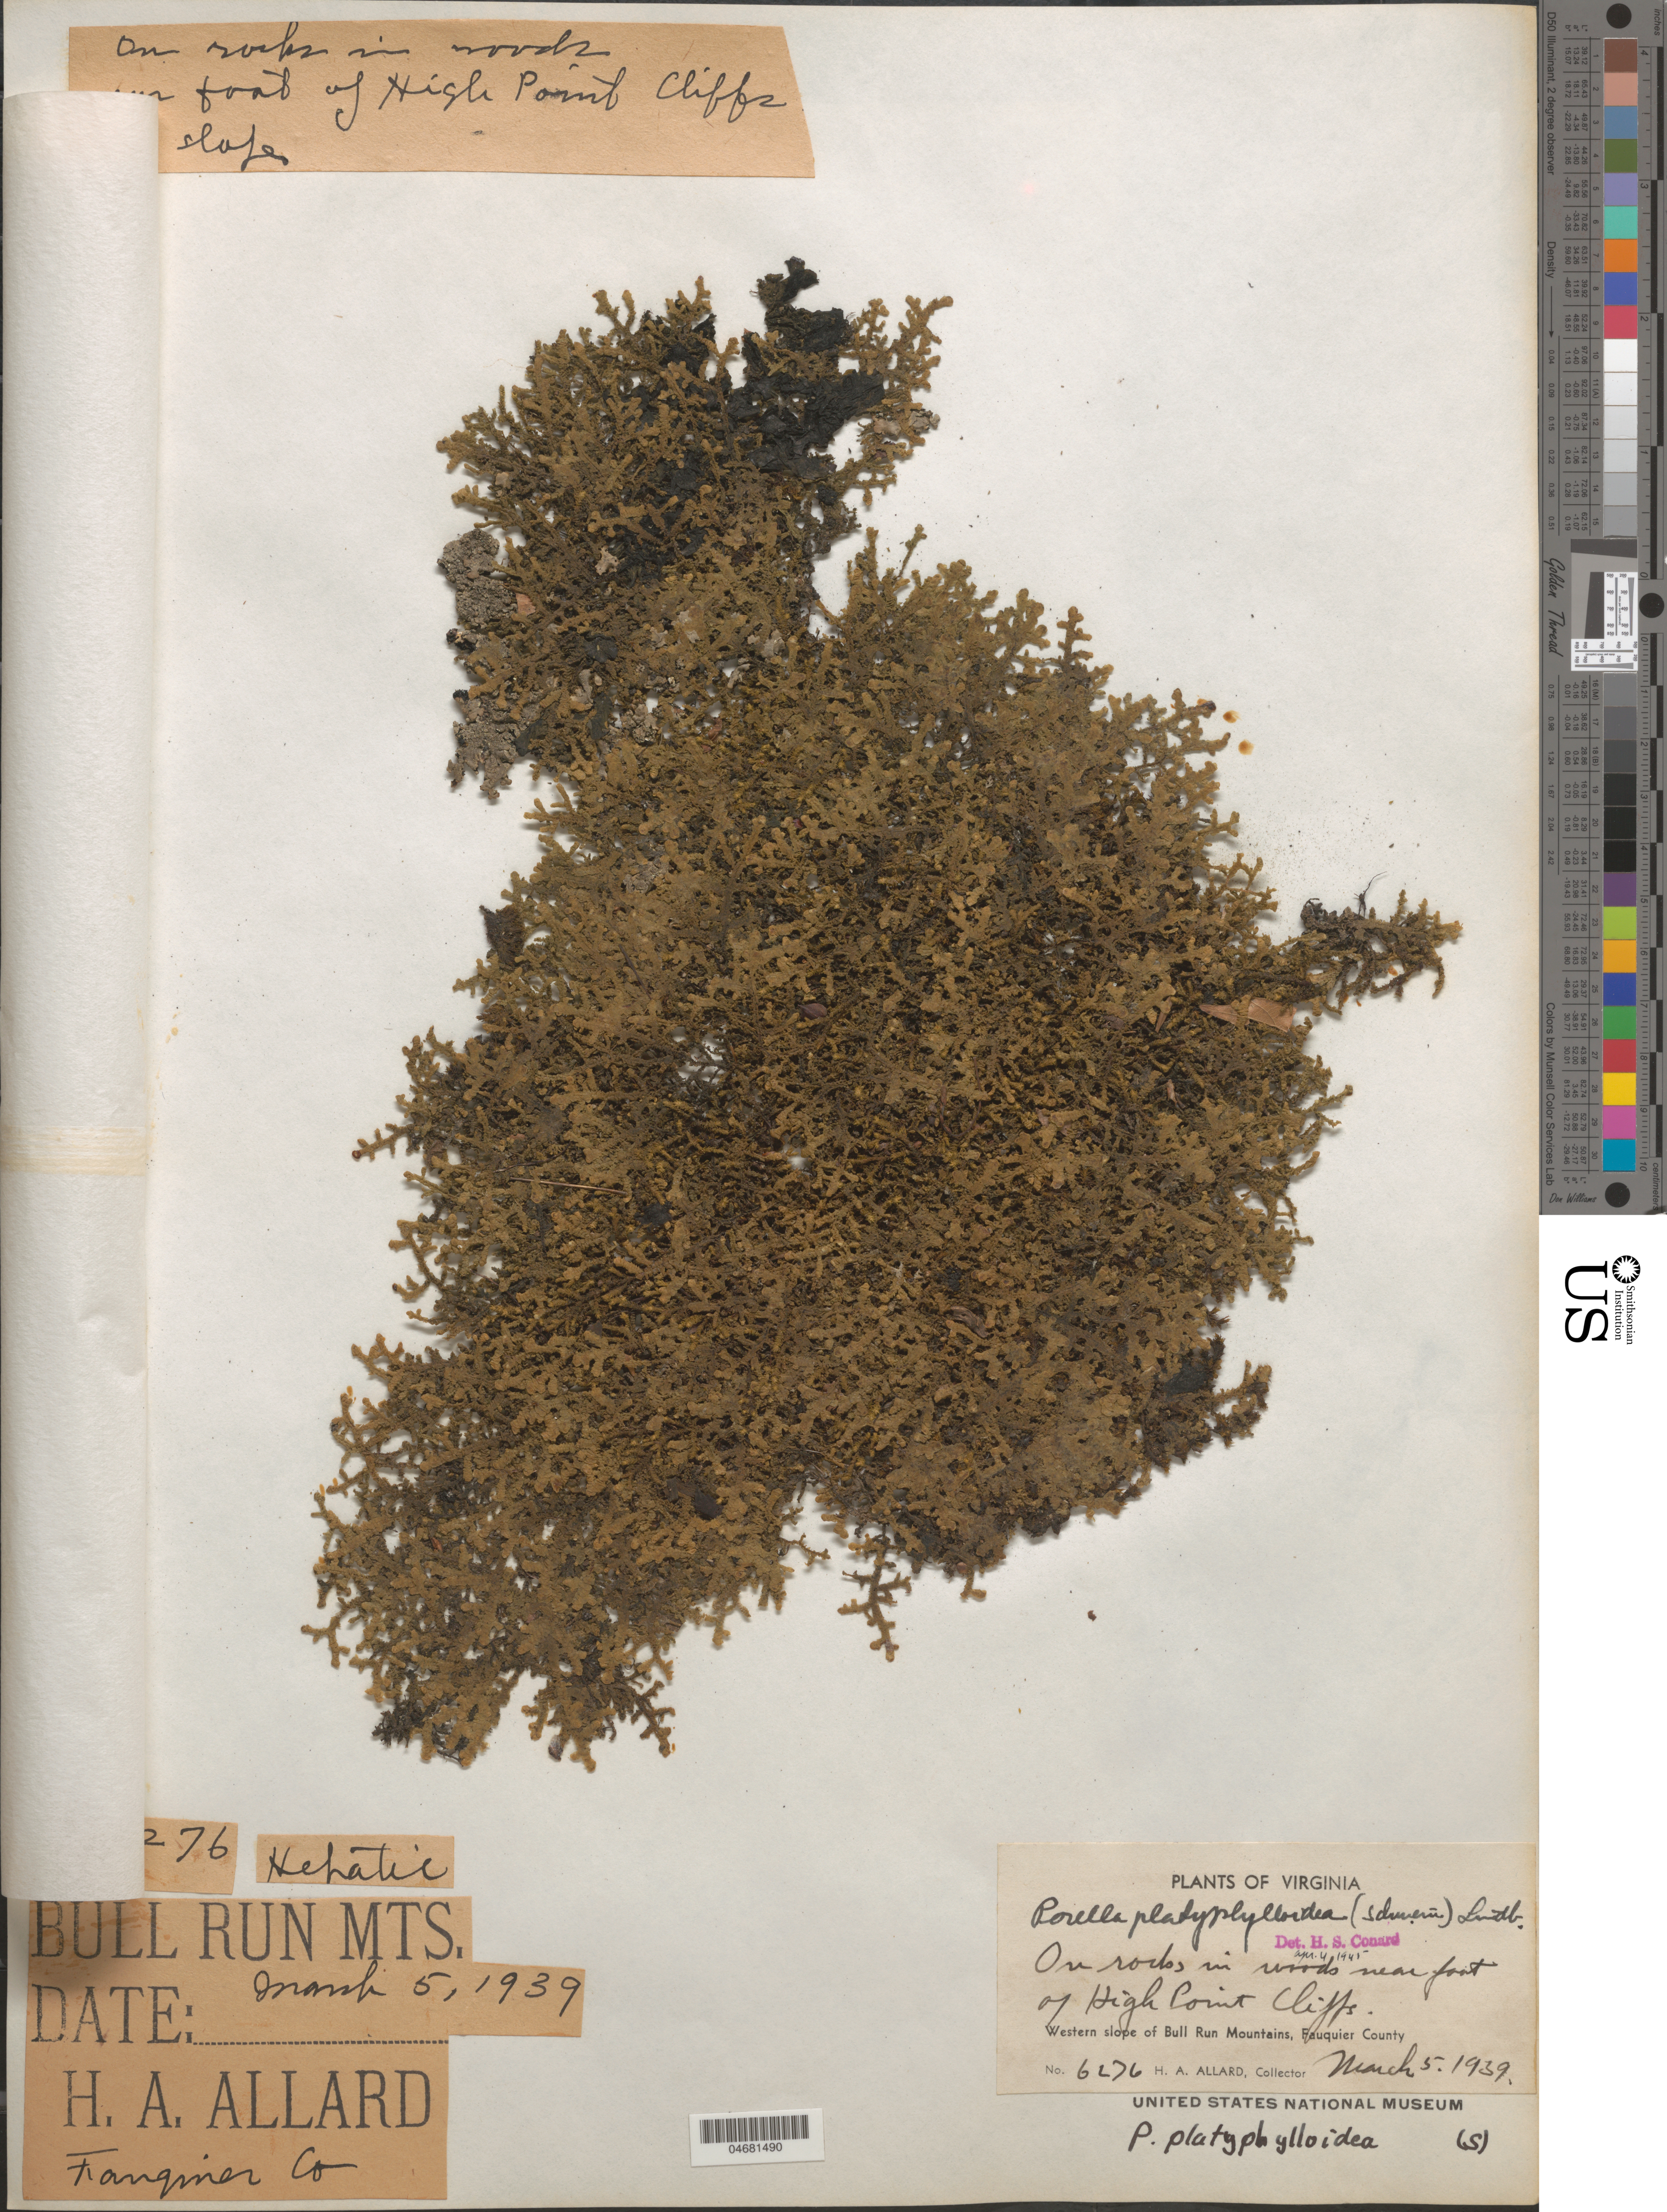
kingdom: Plantae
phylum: Marchantiophyta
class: Jungermanniopsida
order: Porellales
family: Porellaceae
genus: Porella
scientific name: Porella platyphylloidea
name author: (Schwein.) Lindb.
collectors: H. A. Allard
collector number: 6276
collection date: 1939-03-05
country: United States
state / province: Virginia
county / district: Fauquier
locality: On rocks in woods near foot of High Point Cliffs. Western slope of Bull Run Mountains, Fauquier County.